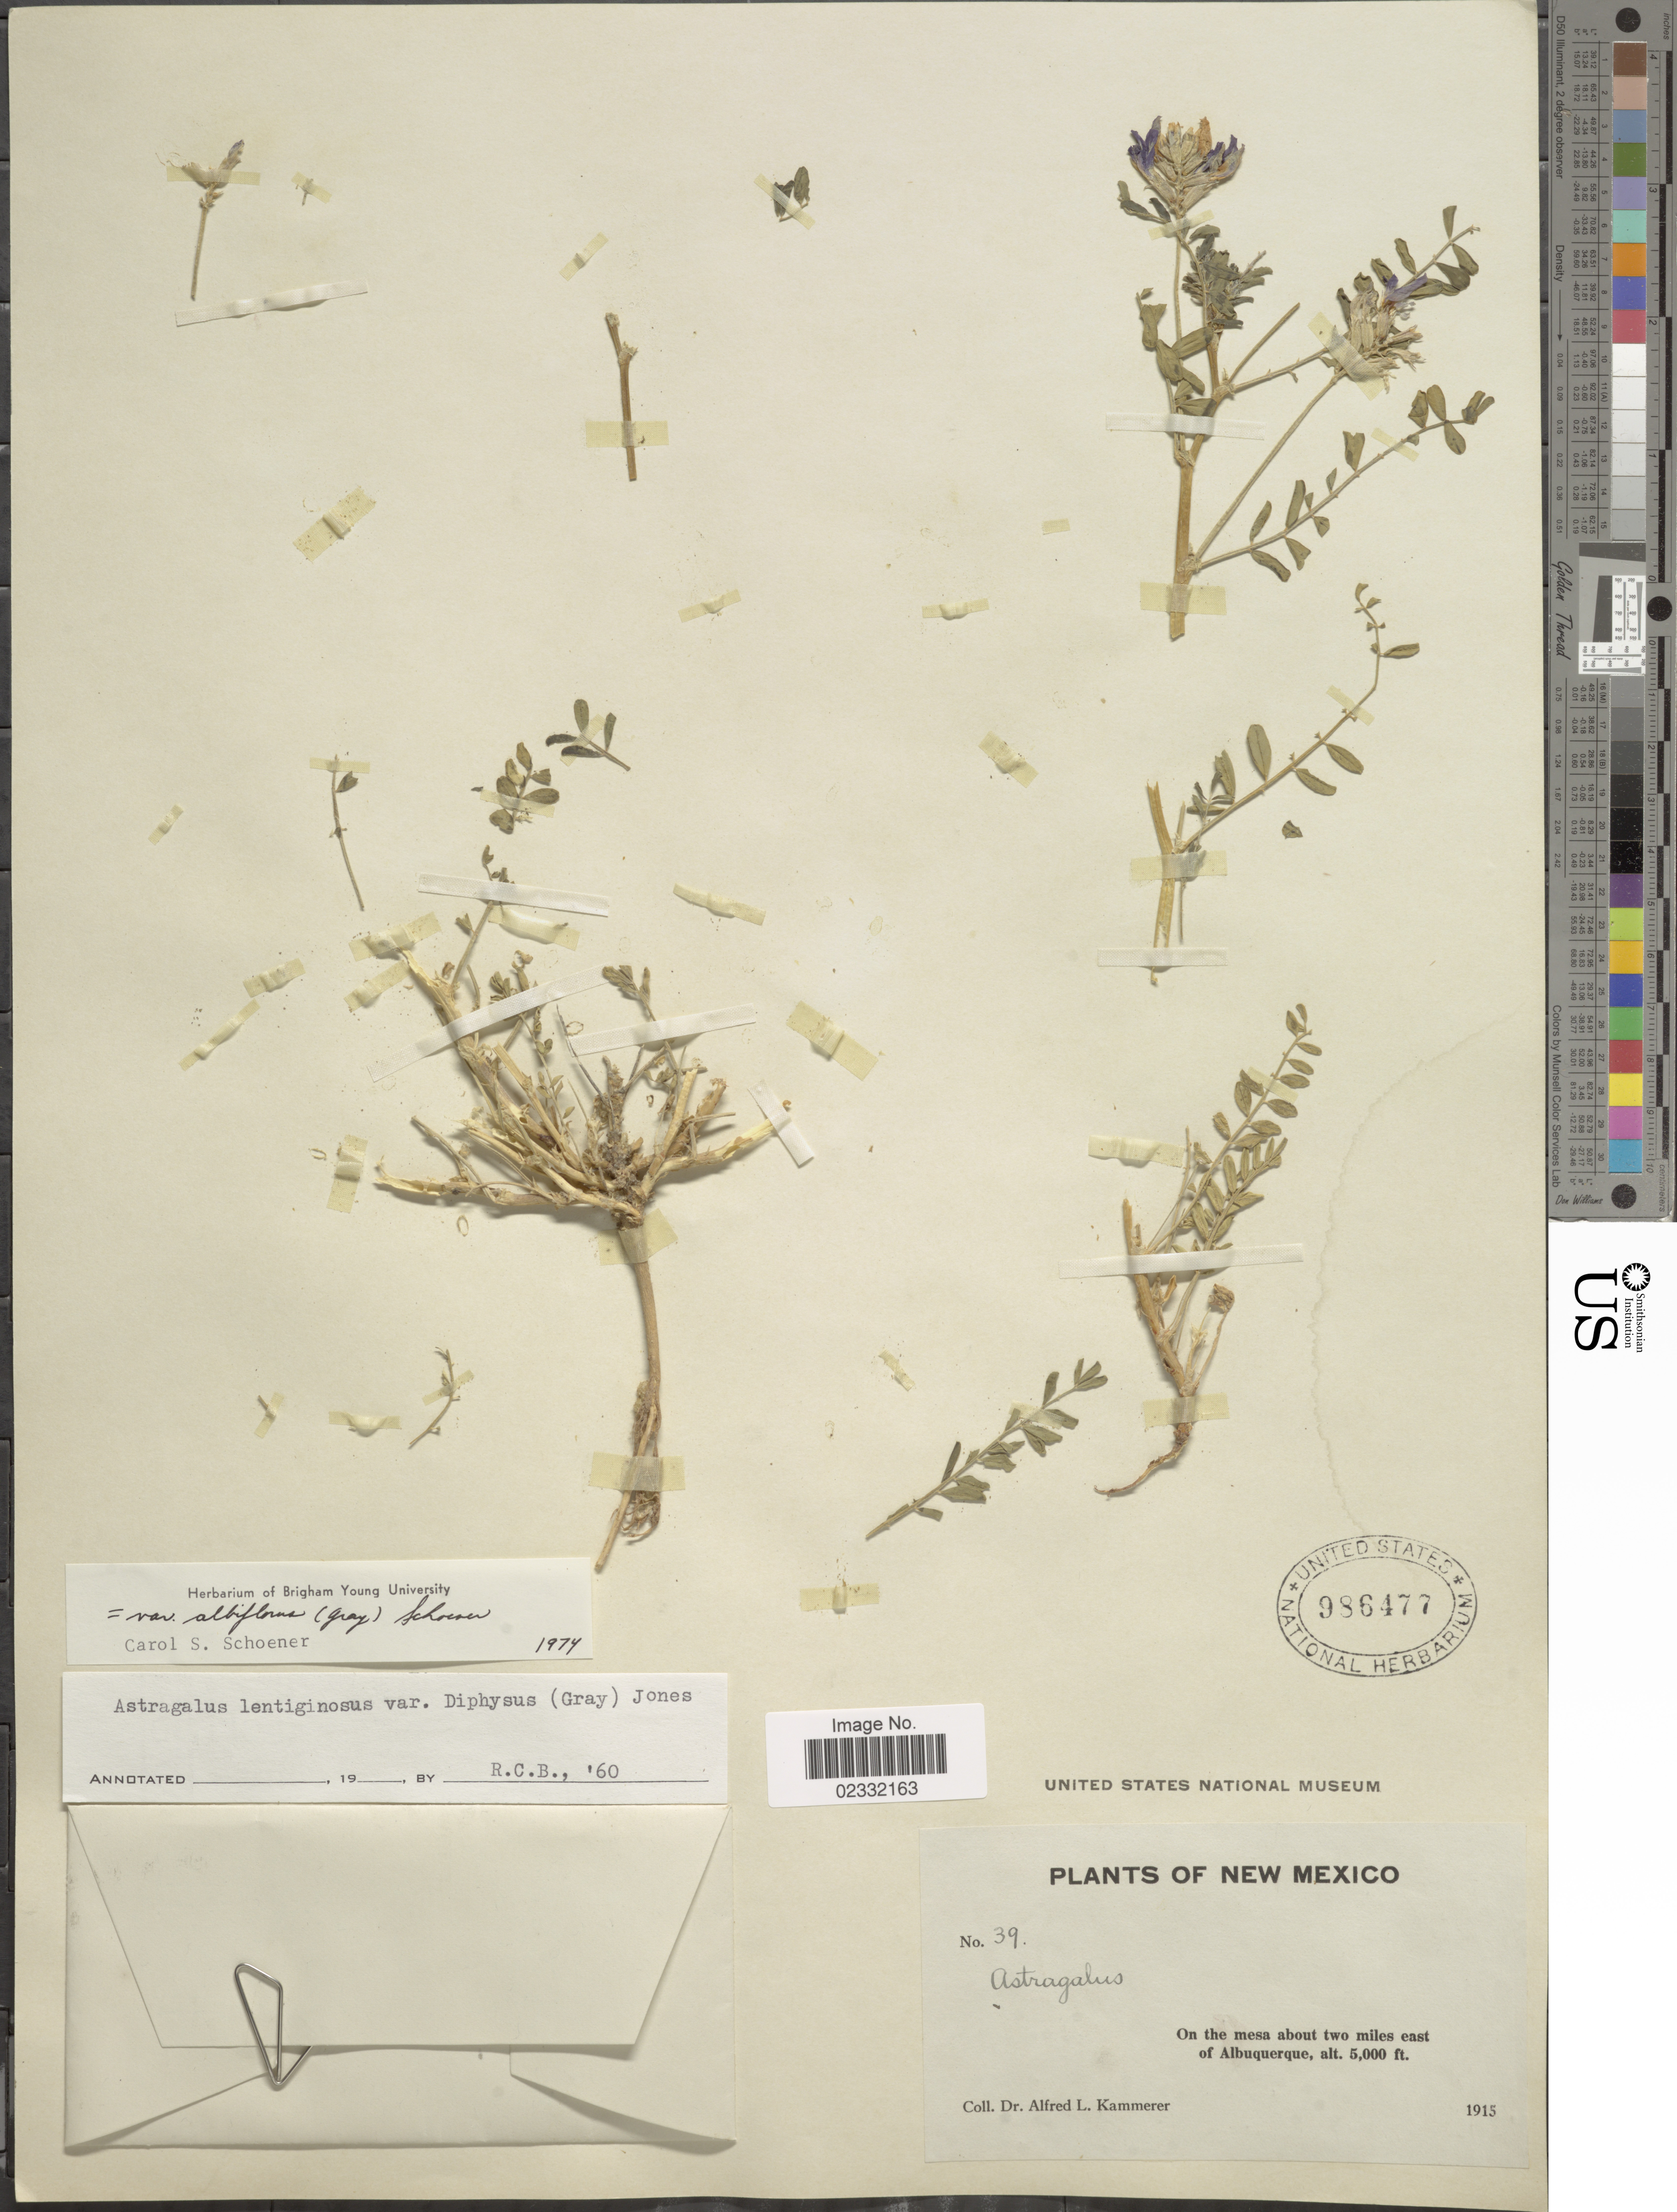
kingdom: Plantae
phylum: Tracheophyta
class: Magnoliopsida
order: Fabales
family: Fabaceae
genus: Astragalus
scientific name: Astragalus lentiginosus var. albiflorus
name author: (A. Gray) Schoener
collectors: A. Kammerer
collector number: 39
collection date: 1915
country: United States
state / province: New Mexico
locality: On the mesa about two miles east of Albuquerque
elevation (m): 1524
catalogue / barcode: US 986477